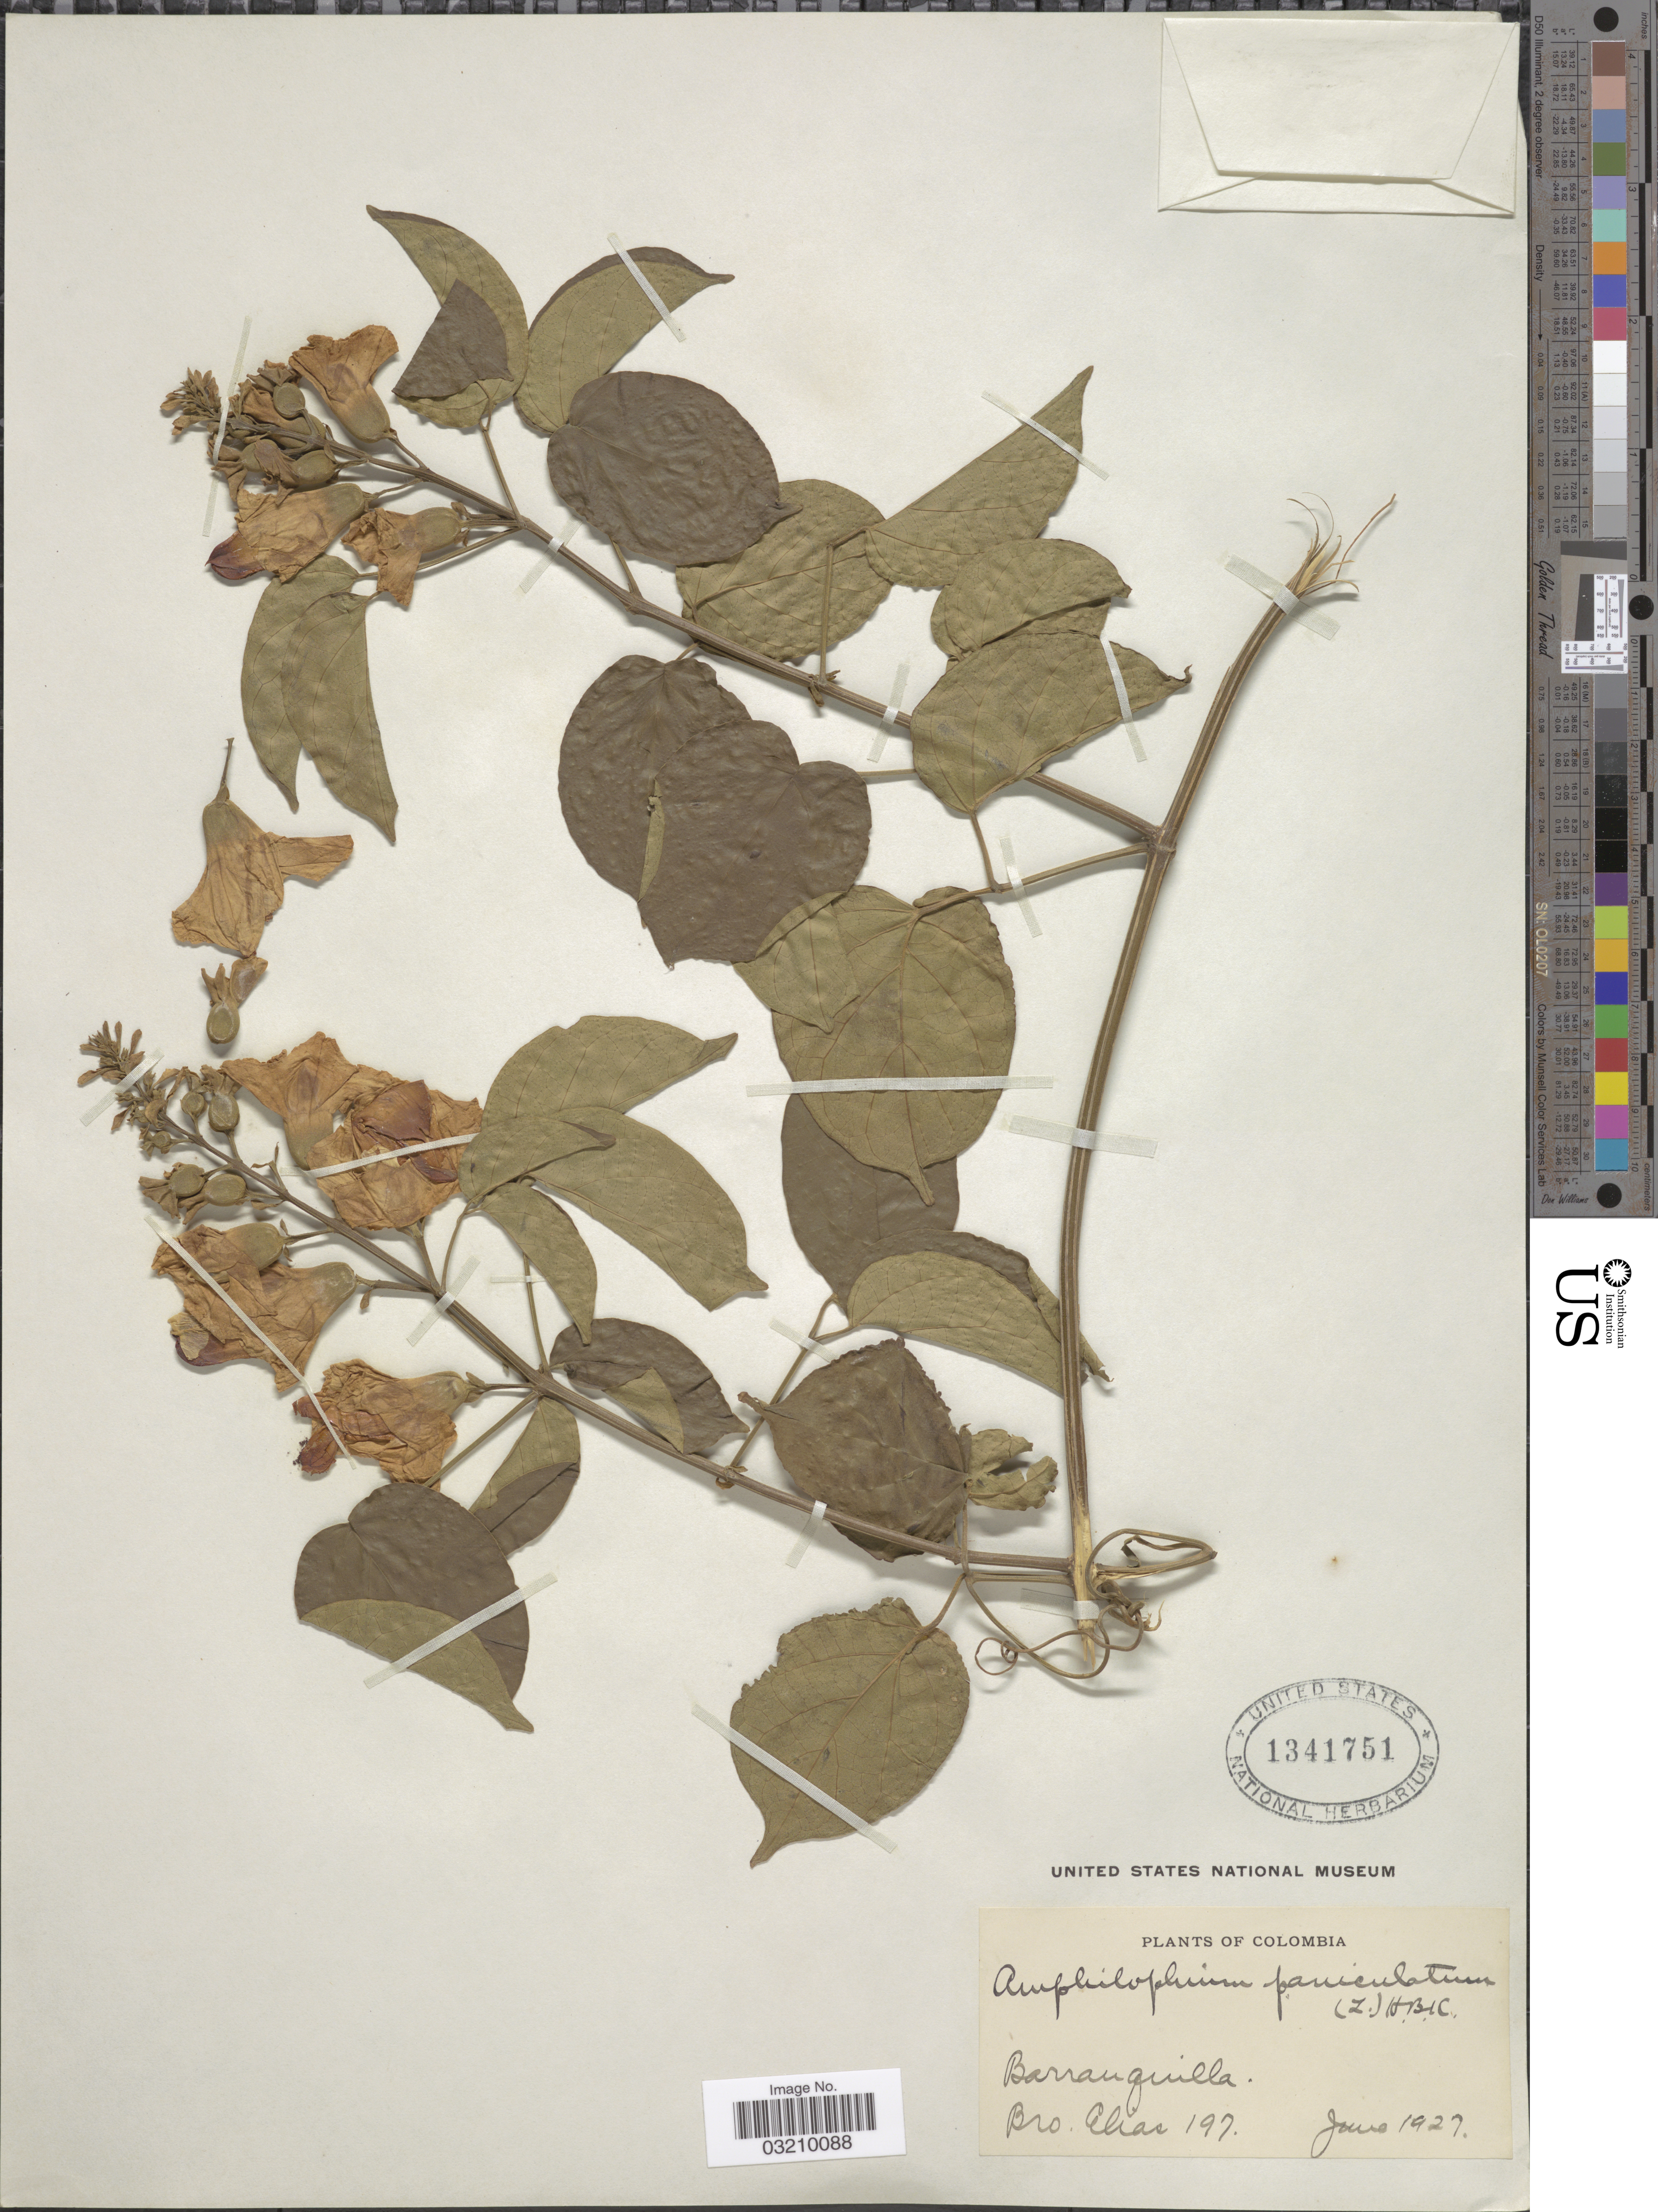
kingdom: Plantae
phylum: Tracheophyta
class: Magnoliopsida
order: Lamiales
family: Bignoniaceae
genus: Amphilophium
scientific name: Amphilophium paniculatum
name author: (L.) Kunth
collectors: Bro. Elias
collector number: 197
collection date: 1927-06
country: Colombia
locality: Barranquilla.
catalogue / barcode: US 1341751